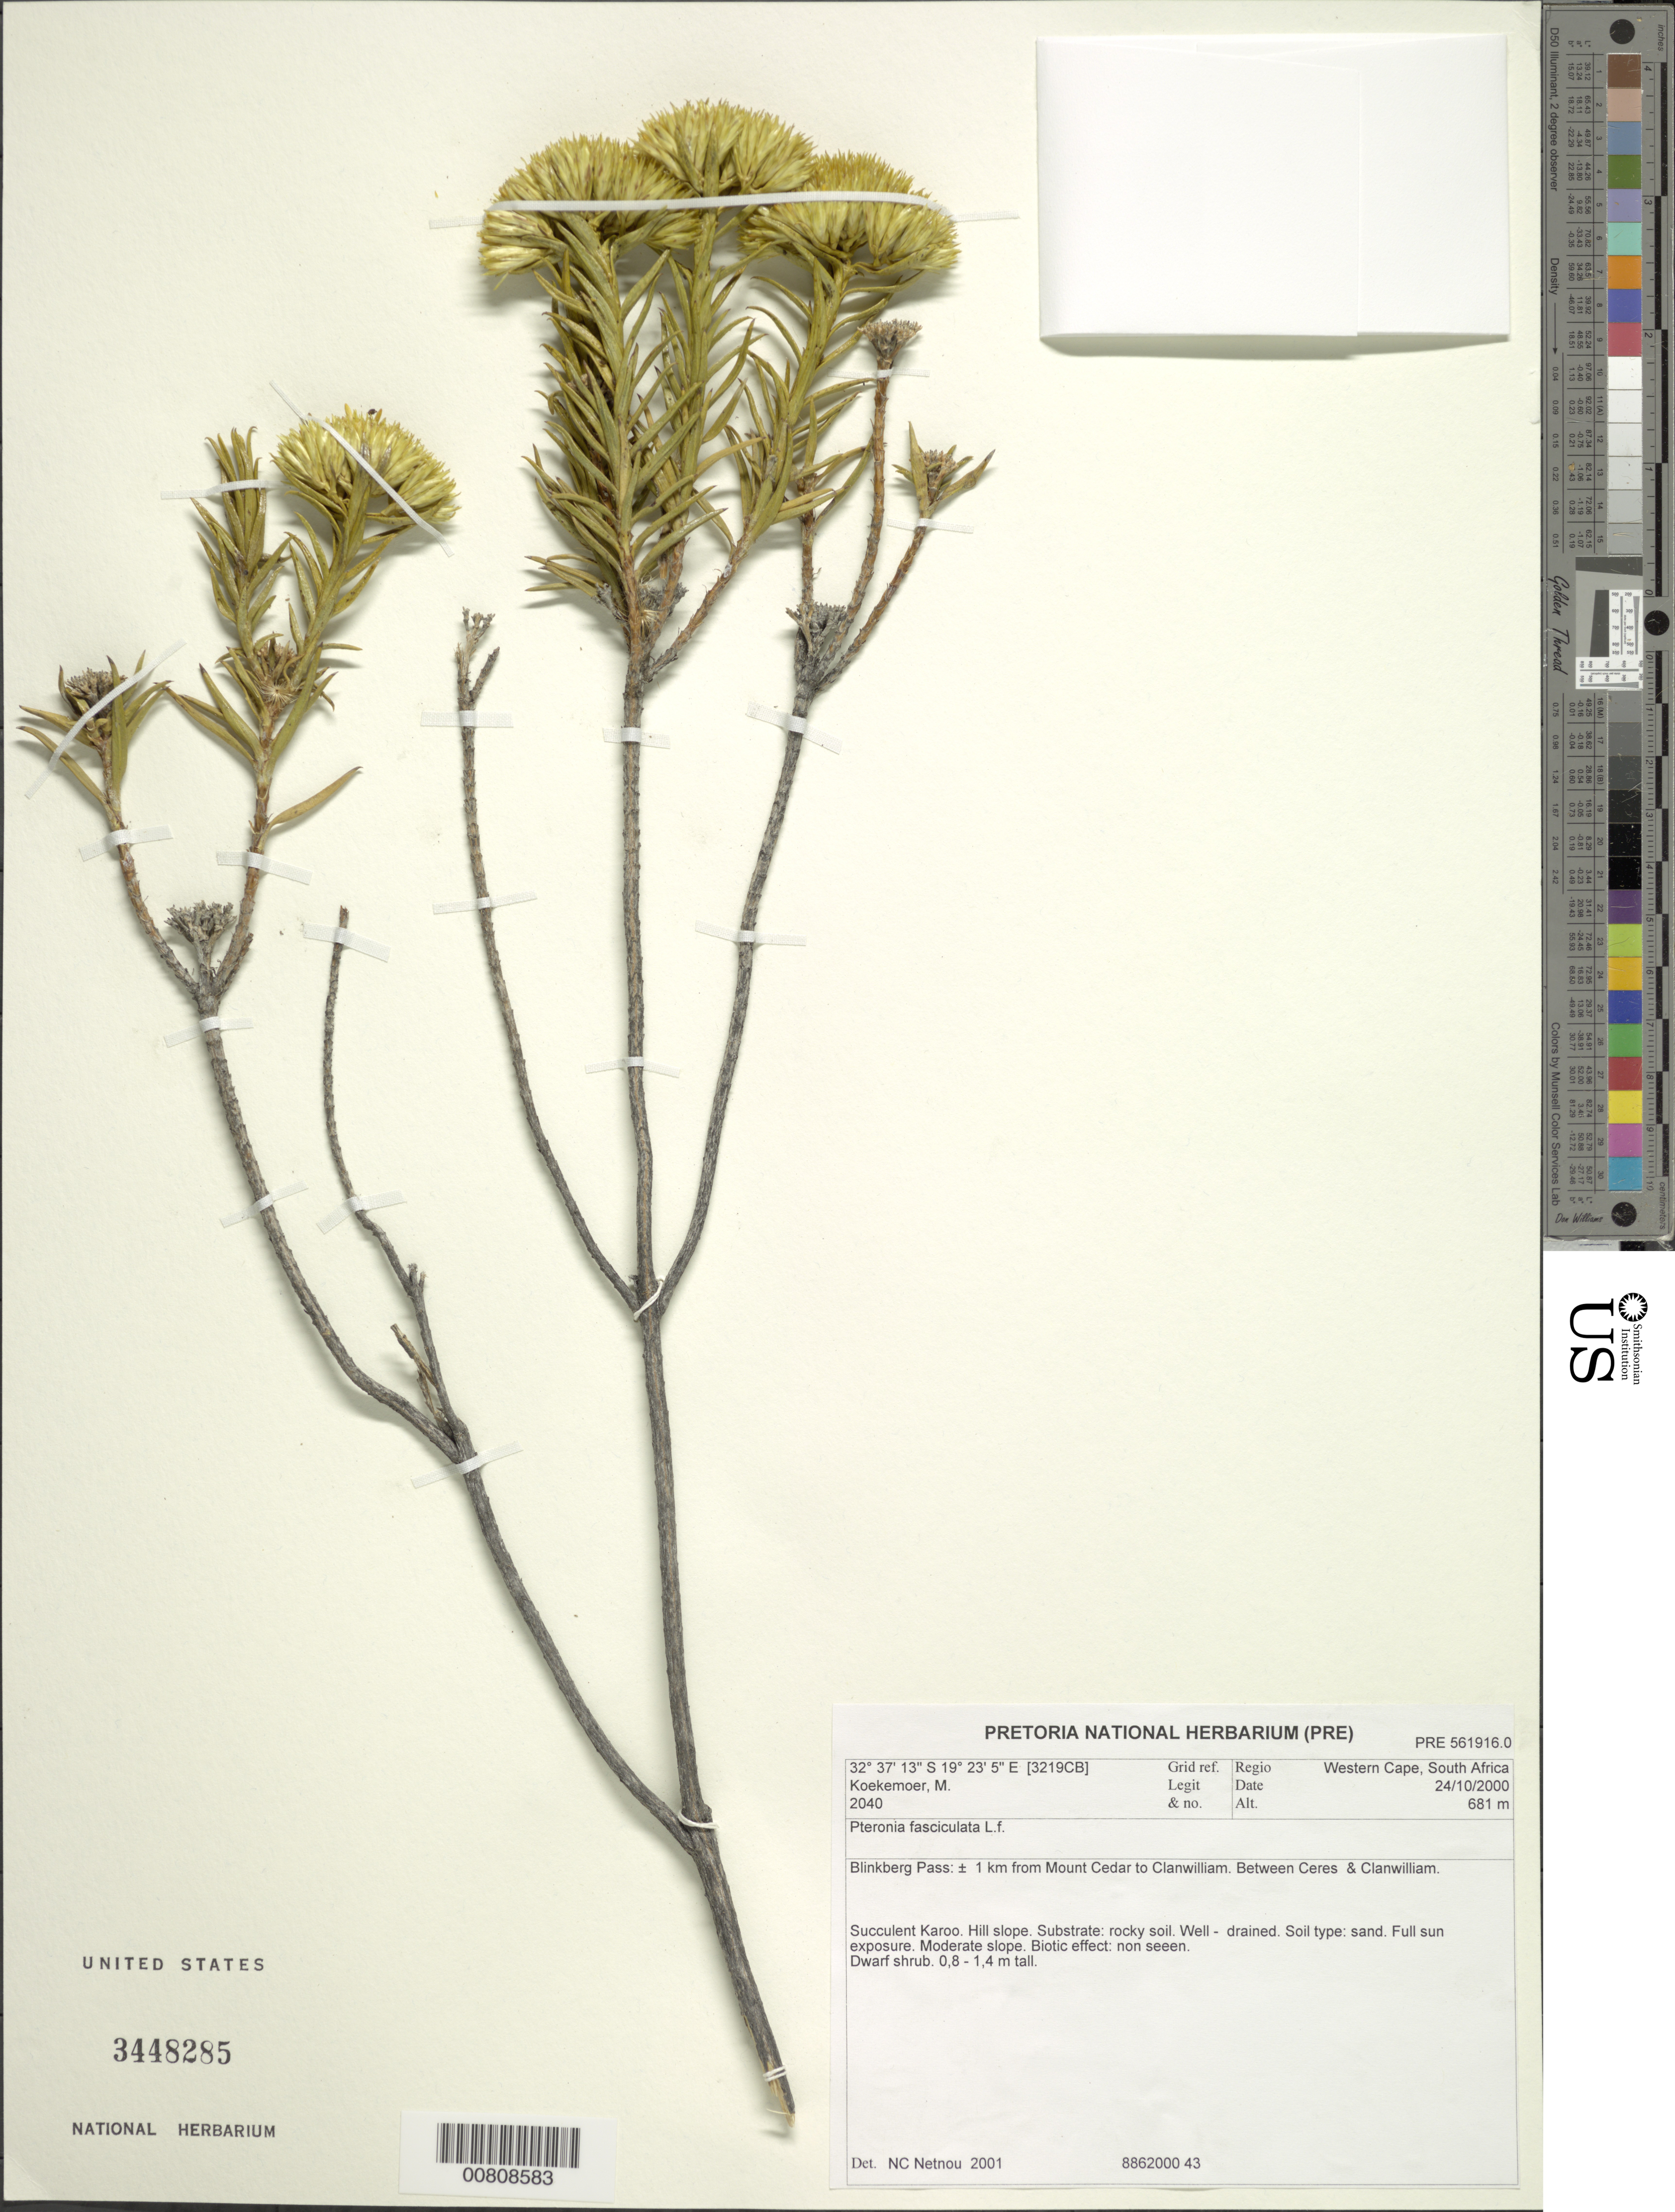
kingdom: Plantae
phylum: Tracheophyta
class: Magnoliopsida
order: Asterales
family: Asteraceae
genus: Pteronia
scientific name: Pteronia fasciculata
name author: L. f.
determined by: Netnou, N. C.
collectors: M. Koekemoer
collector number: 2040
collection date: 2000-10-24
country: South Africa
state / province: Western Cape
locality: Blinkberg Pass, ± 1 km from Mount Ceder to Clanwilliam, between Ceres and Clanwilliam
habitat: Hill slope, rocky soil, well-drained, sand, full sun, moderate slope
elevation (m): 681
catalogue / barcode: US 3448285